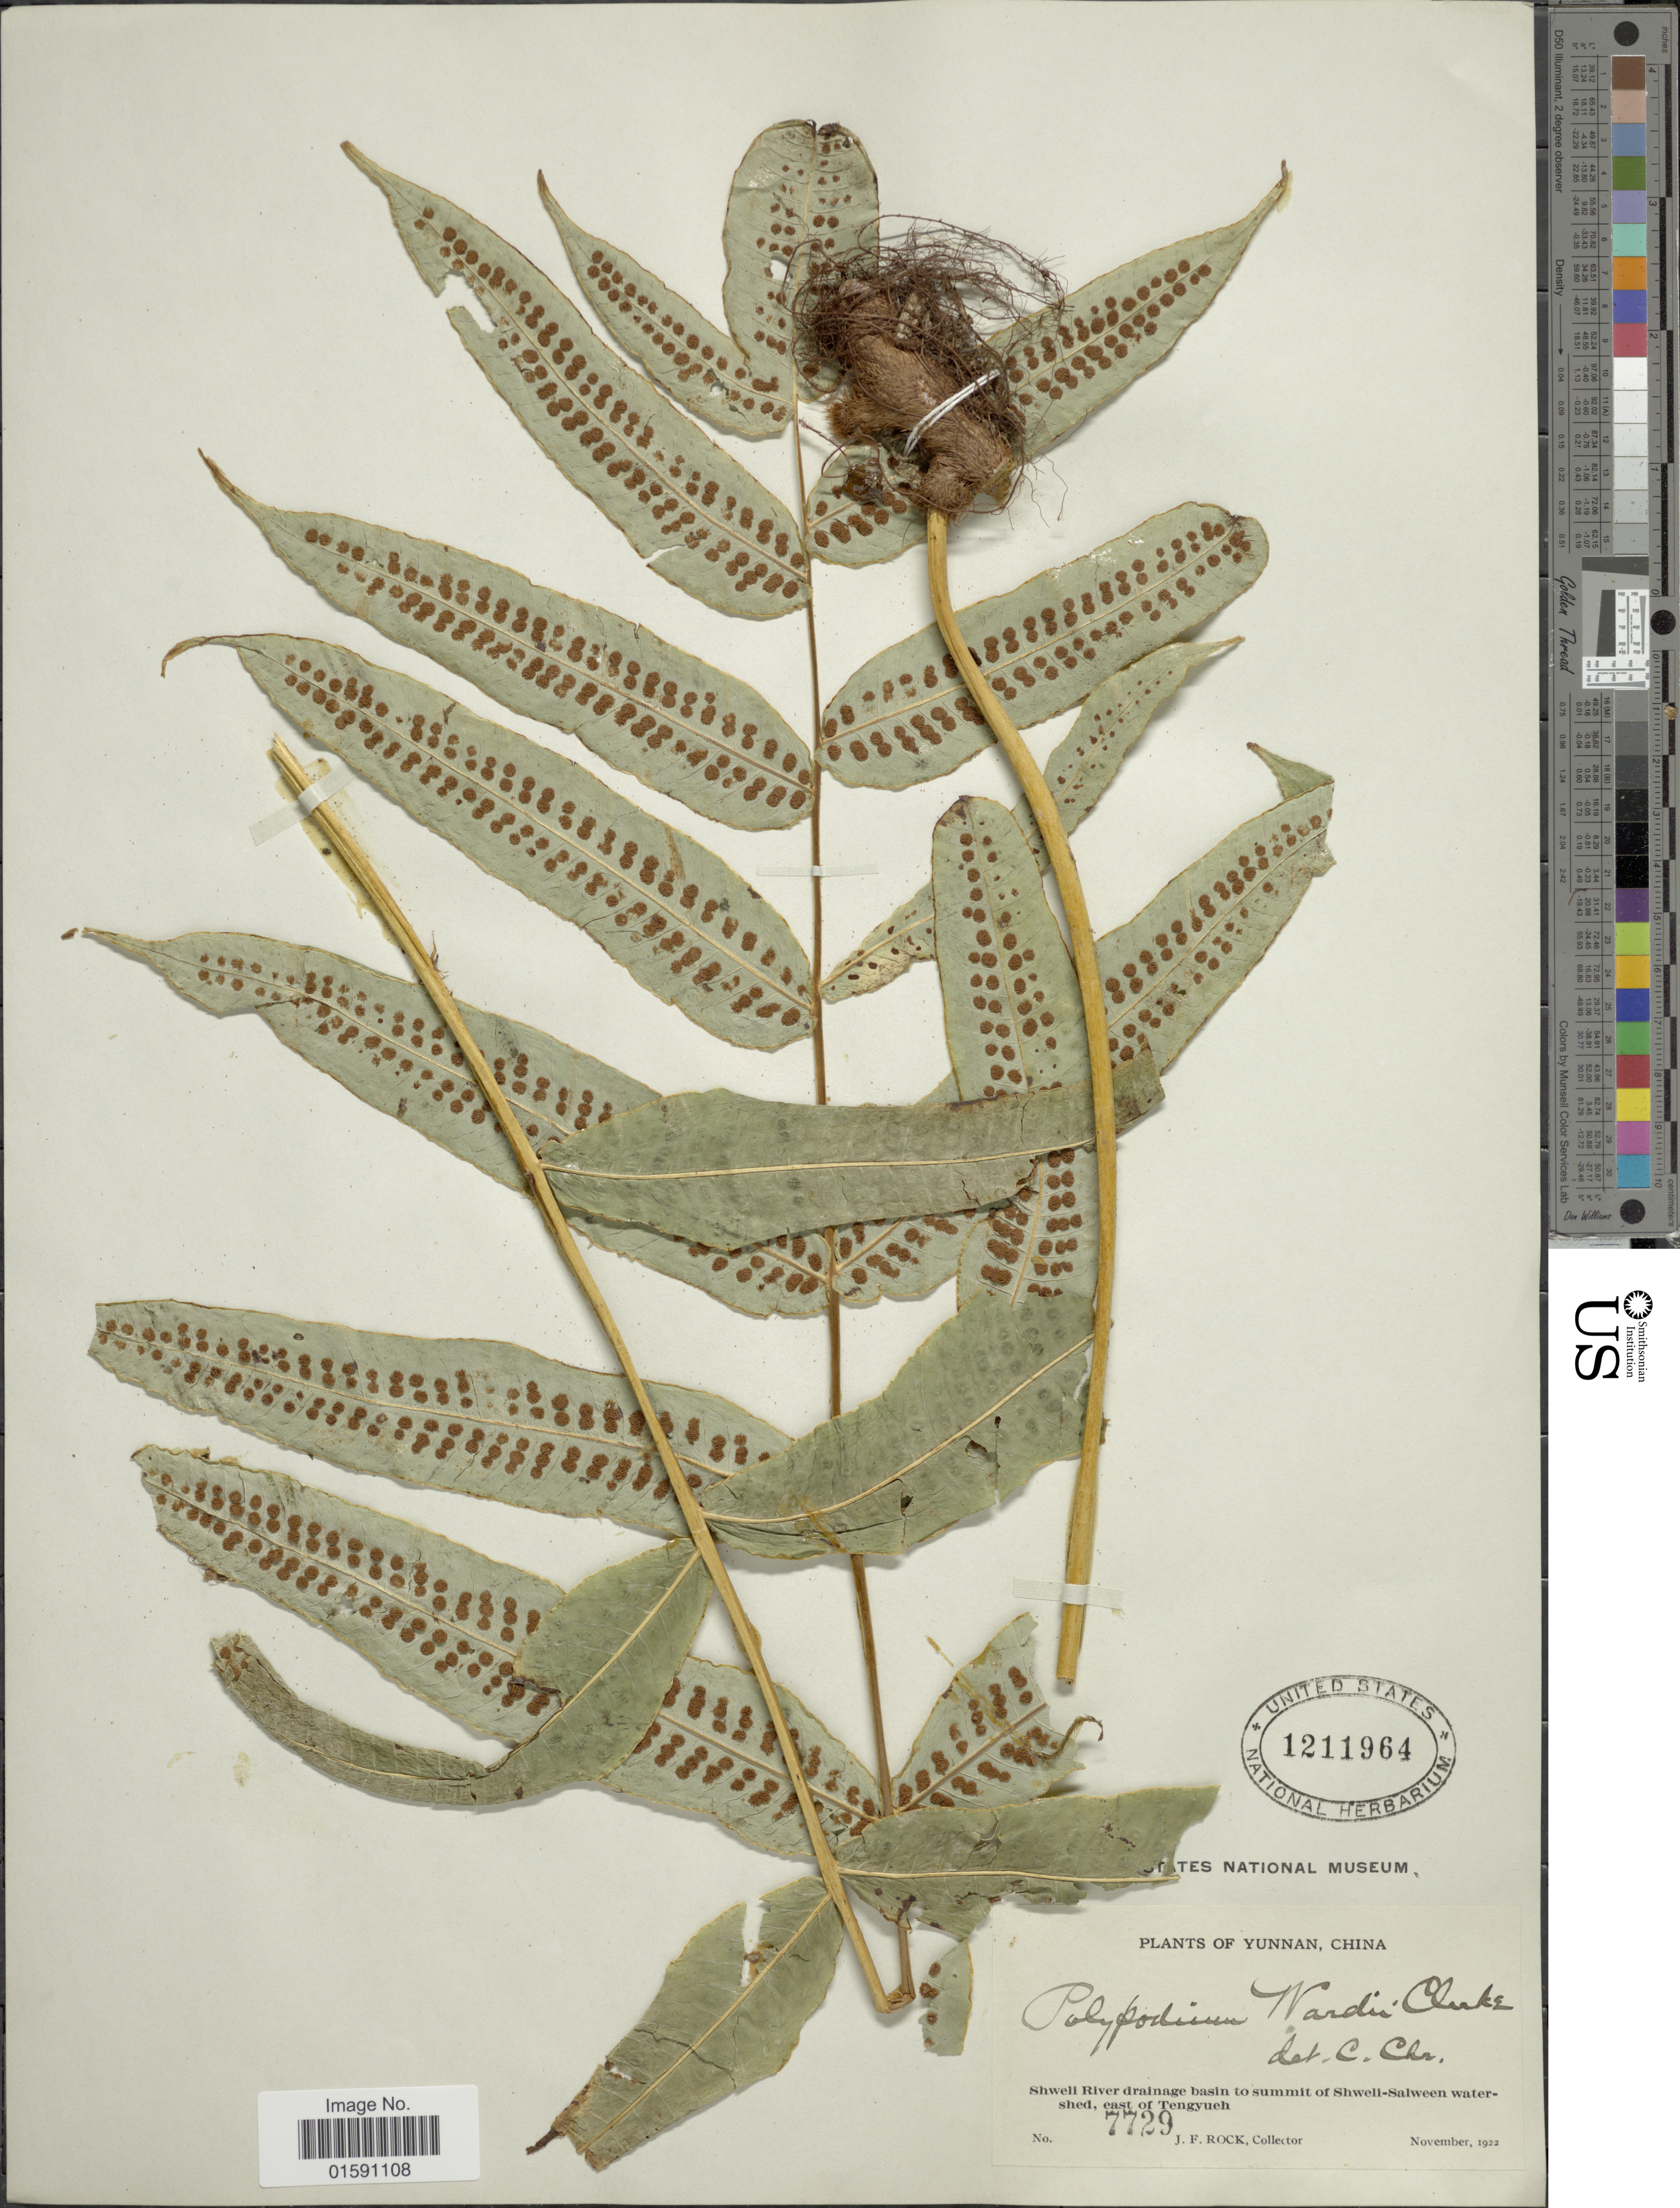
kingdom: Plantae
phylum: Tracheophyta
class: Polypodiopsida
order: Polypodiales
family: Polypodiaceae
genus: Arthromeris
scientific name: Arthromeris wardii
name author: (C.B. Clarke) Ching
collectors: J. Rock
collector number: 7729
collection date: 1922-11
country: China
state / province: Yunnan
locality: Shweli River drainage basin to summit of Shweli-Salween watershed, east of Tengyueh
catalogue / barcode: US 1211964